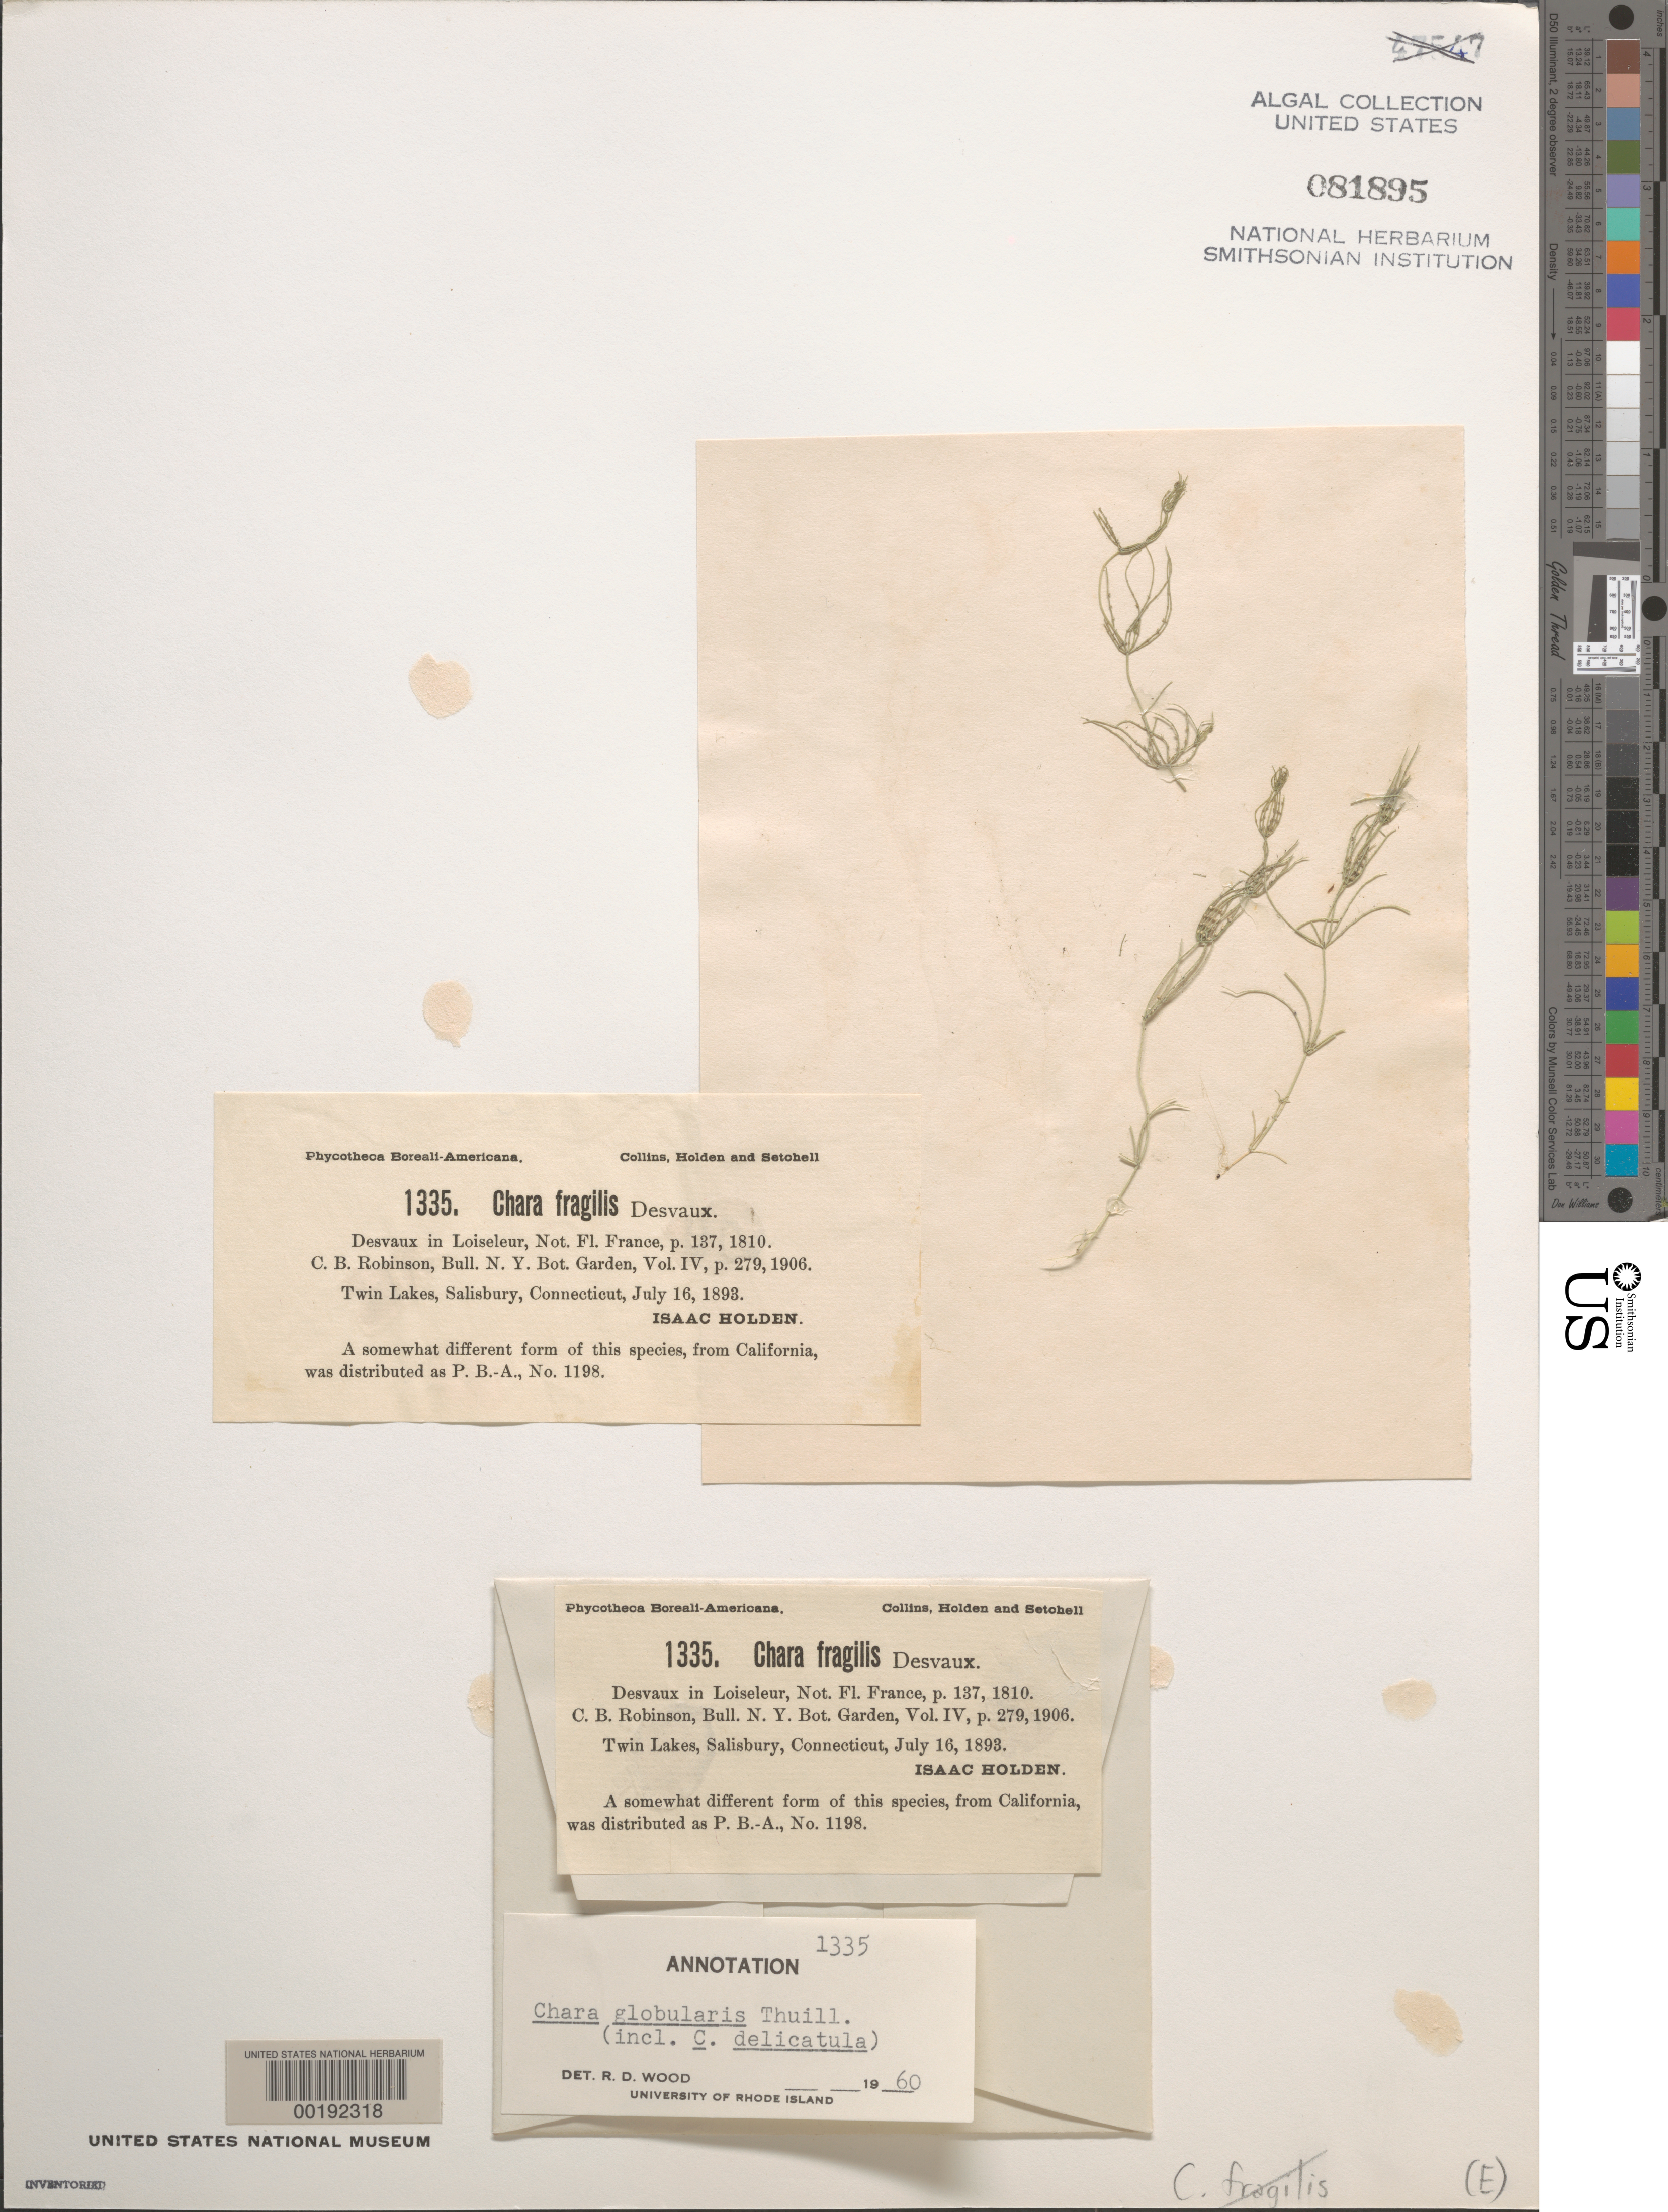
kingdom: Plantae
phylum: Charophyta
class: Charophyceae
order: Charales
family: Characeae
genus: Chara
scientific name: Chara globularis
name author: Thuiller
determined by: Wood, R. D.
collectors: I. Holden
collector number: PB-A 1335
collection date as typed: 16 Jul 1893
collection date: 1893-07-16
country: United States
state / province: Connecticut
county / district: Litchfield County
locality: Twin Lakes, Salisbury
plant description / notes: Collins, Holden & Setchell, Phycotheca Boreali-Americana, as Chara fragilis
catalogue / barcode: US 81895